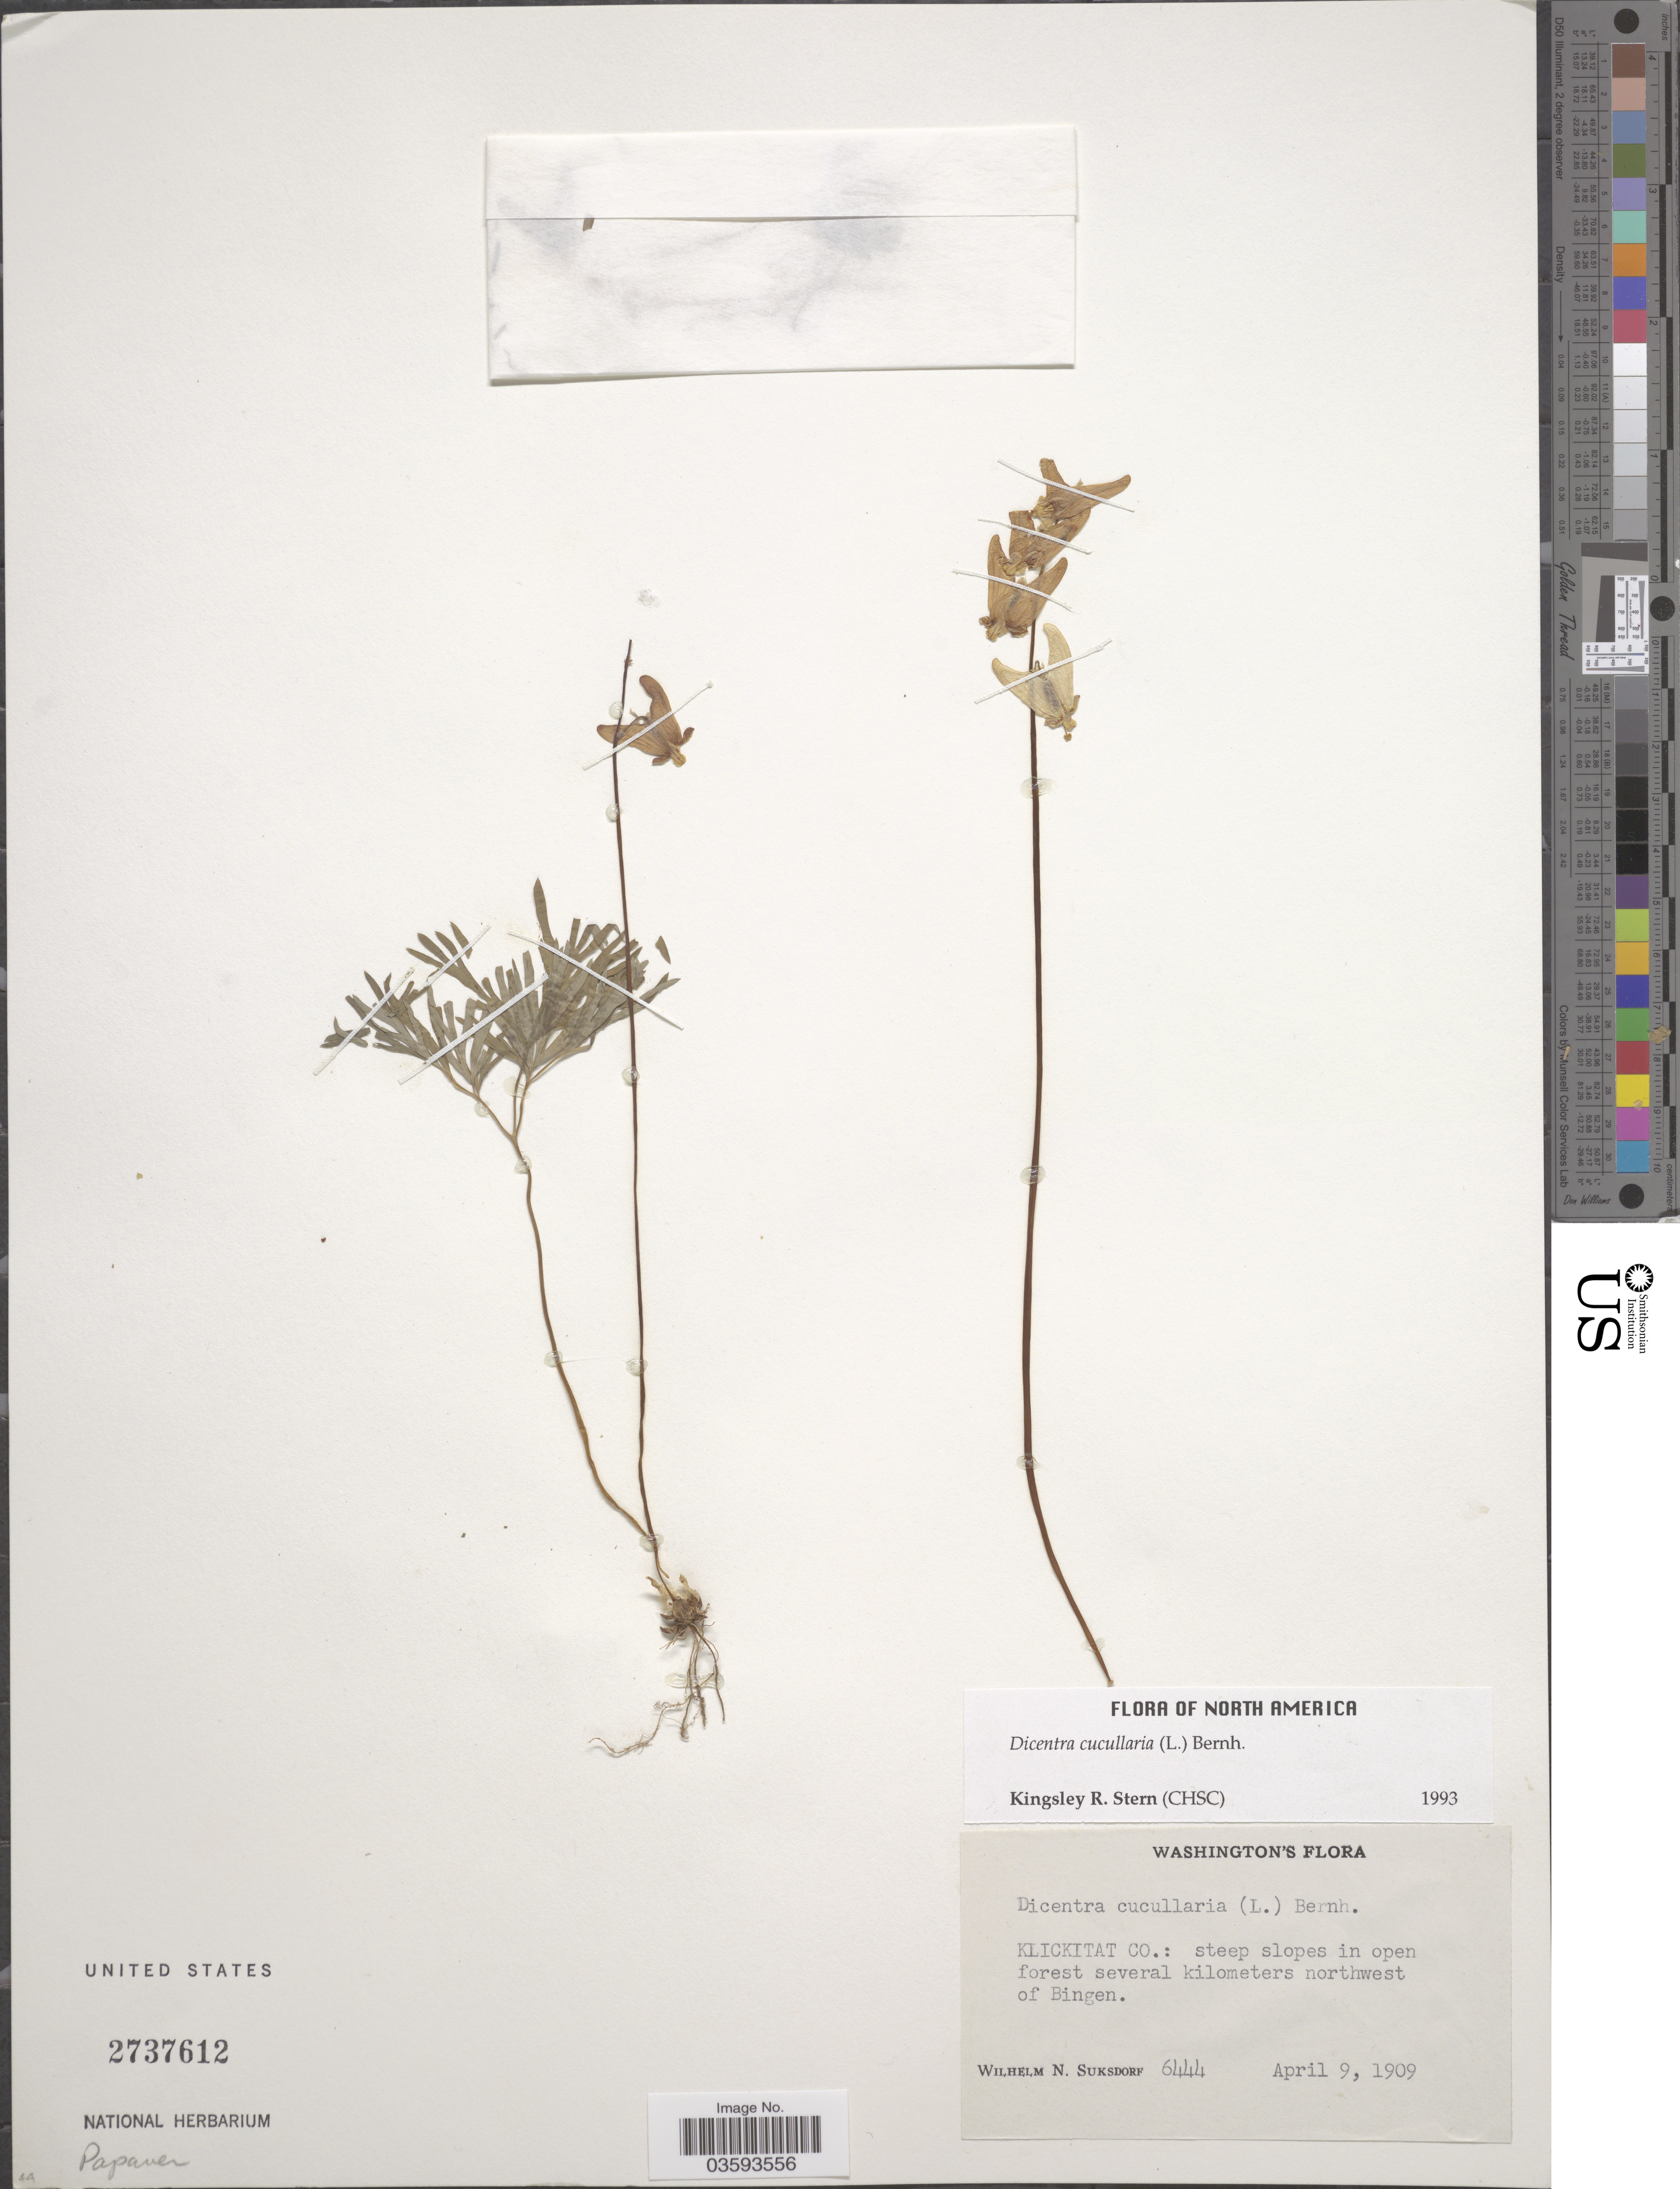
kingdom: Plantae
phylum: Tracheophyta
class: Magnoliopsida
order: Ranunculales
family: Papaveraceae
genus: Dicentra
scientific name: Dicentra cucullaria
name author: (L.) Bernh.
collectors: W. N. Suksdorf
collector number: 6444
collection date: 1909-04-09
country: United States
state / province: Washington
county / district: Klickitat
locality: Klickitat Co.: steep slopes in open forest several kilometers northwest of Bingen.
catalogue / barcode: US 2737612